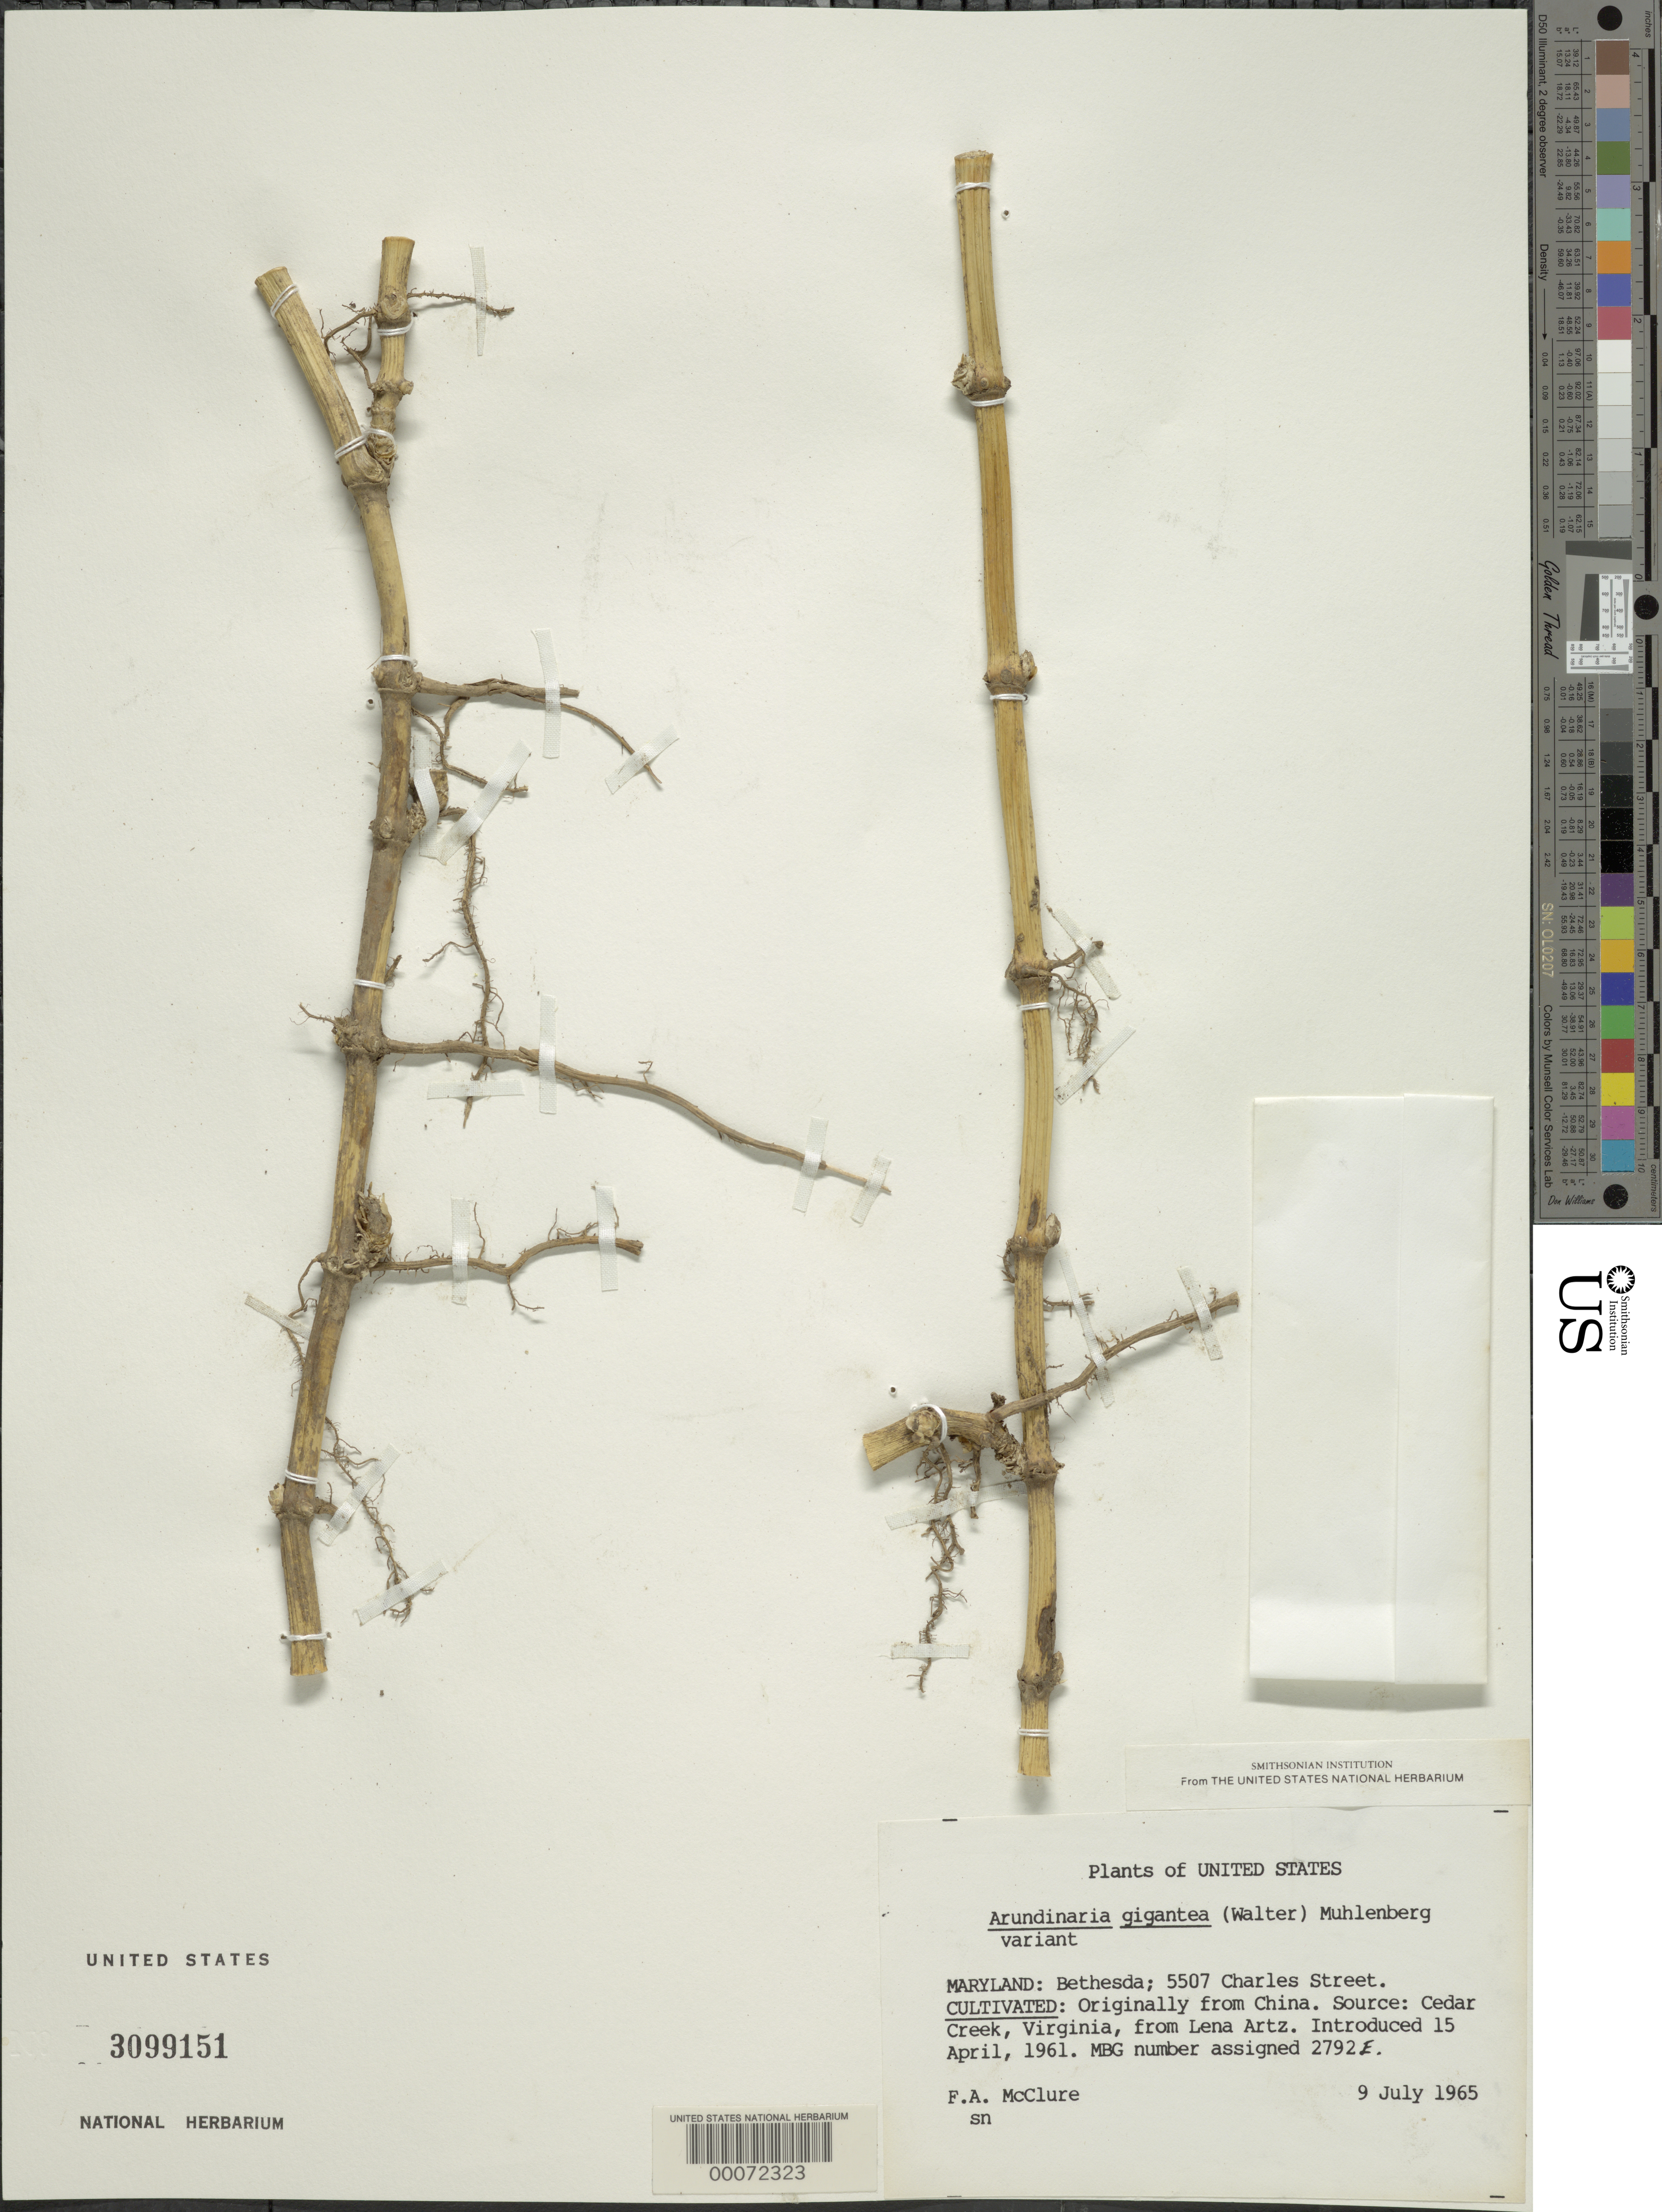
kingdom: Plantae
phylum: Tracheophyta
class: Liliopsida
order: Poales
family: Poaceae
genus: Arundinaria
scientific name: Arundinaria gigantea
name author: (Walter) Muhl.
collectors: F. A. McClure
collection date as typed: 09 Jul 1965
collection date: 1965-07-09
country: United States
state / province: Maryland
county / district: Montgomery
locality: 5507 Charles Street, Bethesda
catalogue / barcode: US 3099151